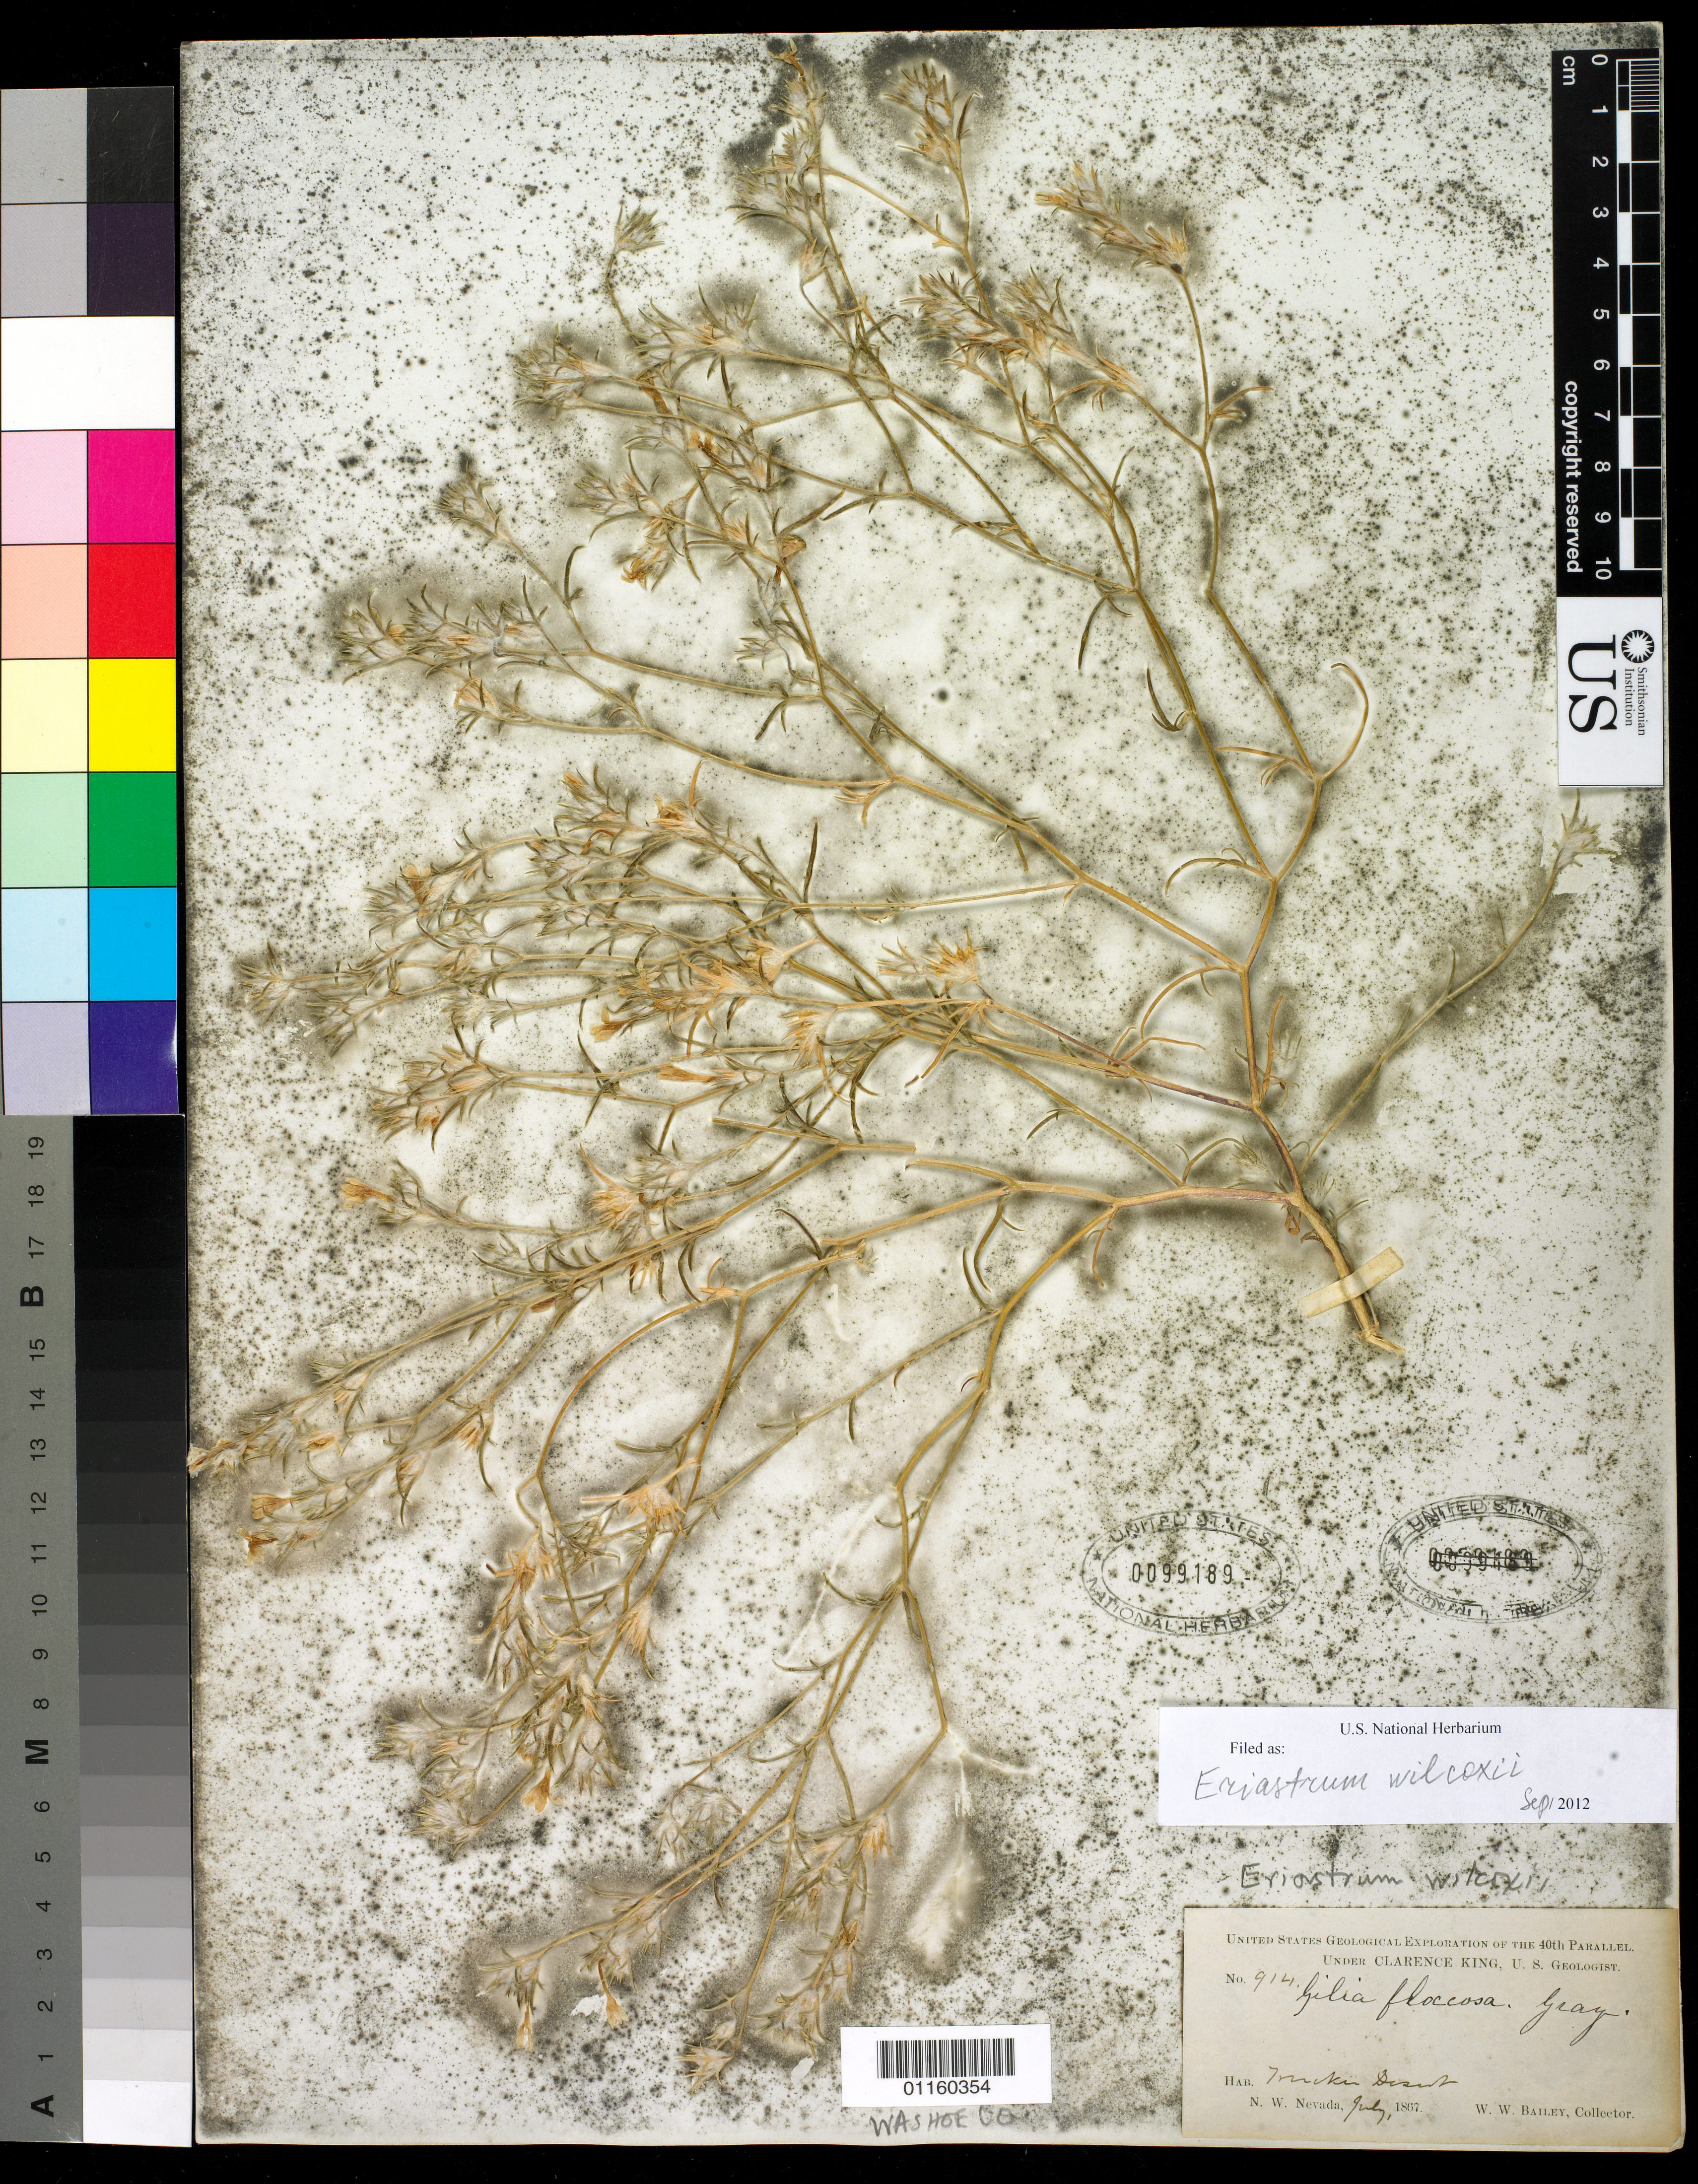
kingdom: Plantae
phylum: Tracheophyta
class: Magnoliopsida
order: Ericales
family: Polemoniaceae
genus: Eriastrum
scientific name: Eriastrum wilcoxii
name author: (A. Nelson) H. Mason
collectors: W. W. Bailey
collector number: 914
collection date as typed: Jul 1867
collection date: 1867-07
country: United States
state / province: Nevada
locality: Truckee Desert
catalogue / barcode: US 99189